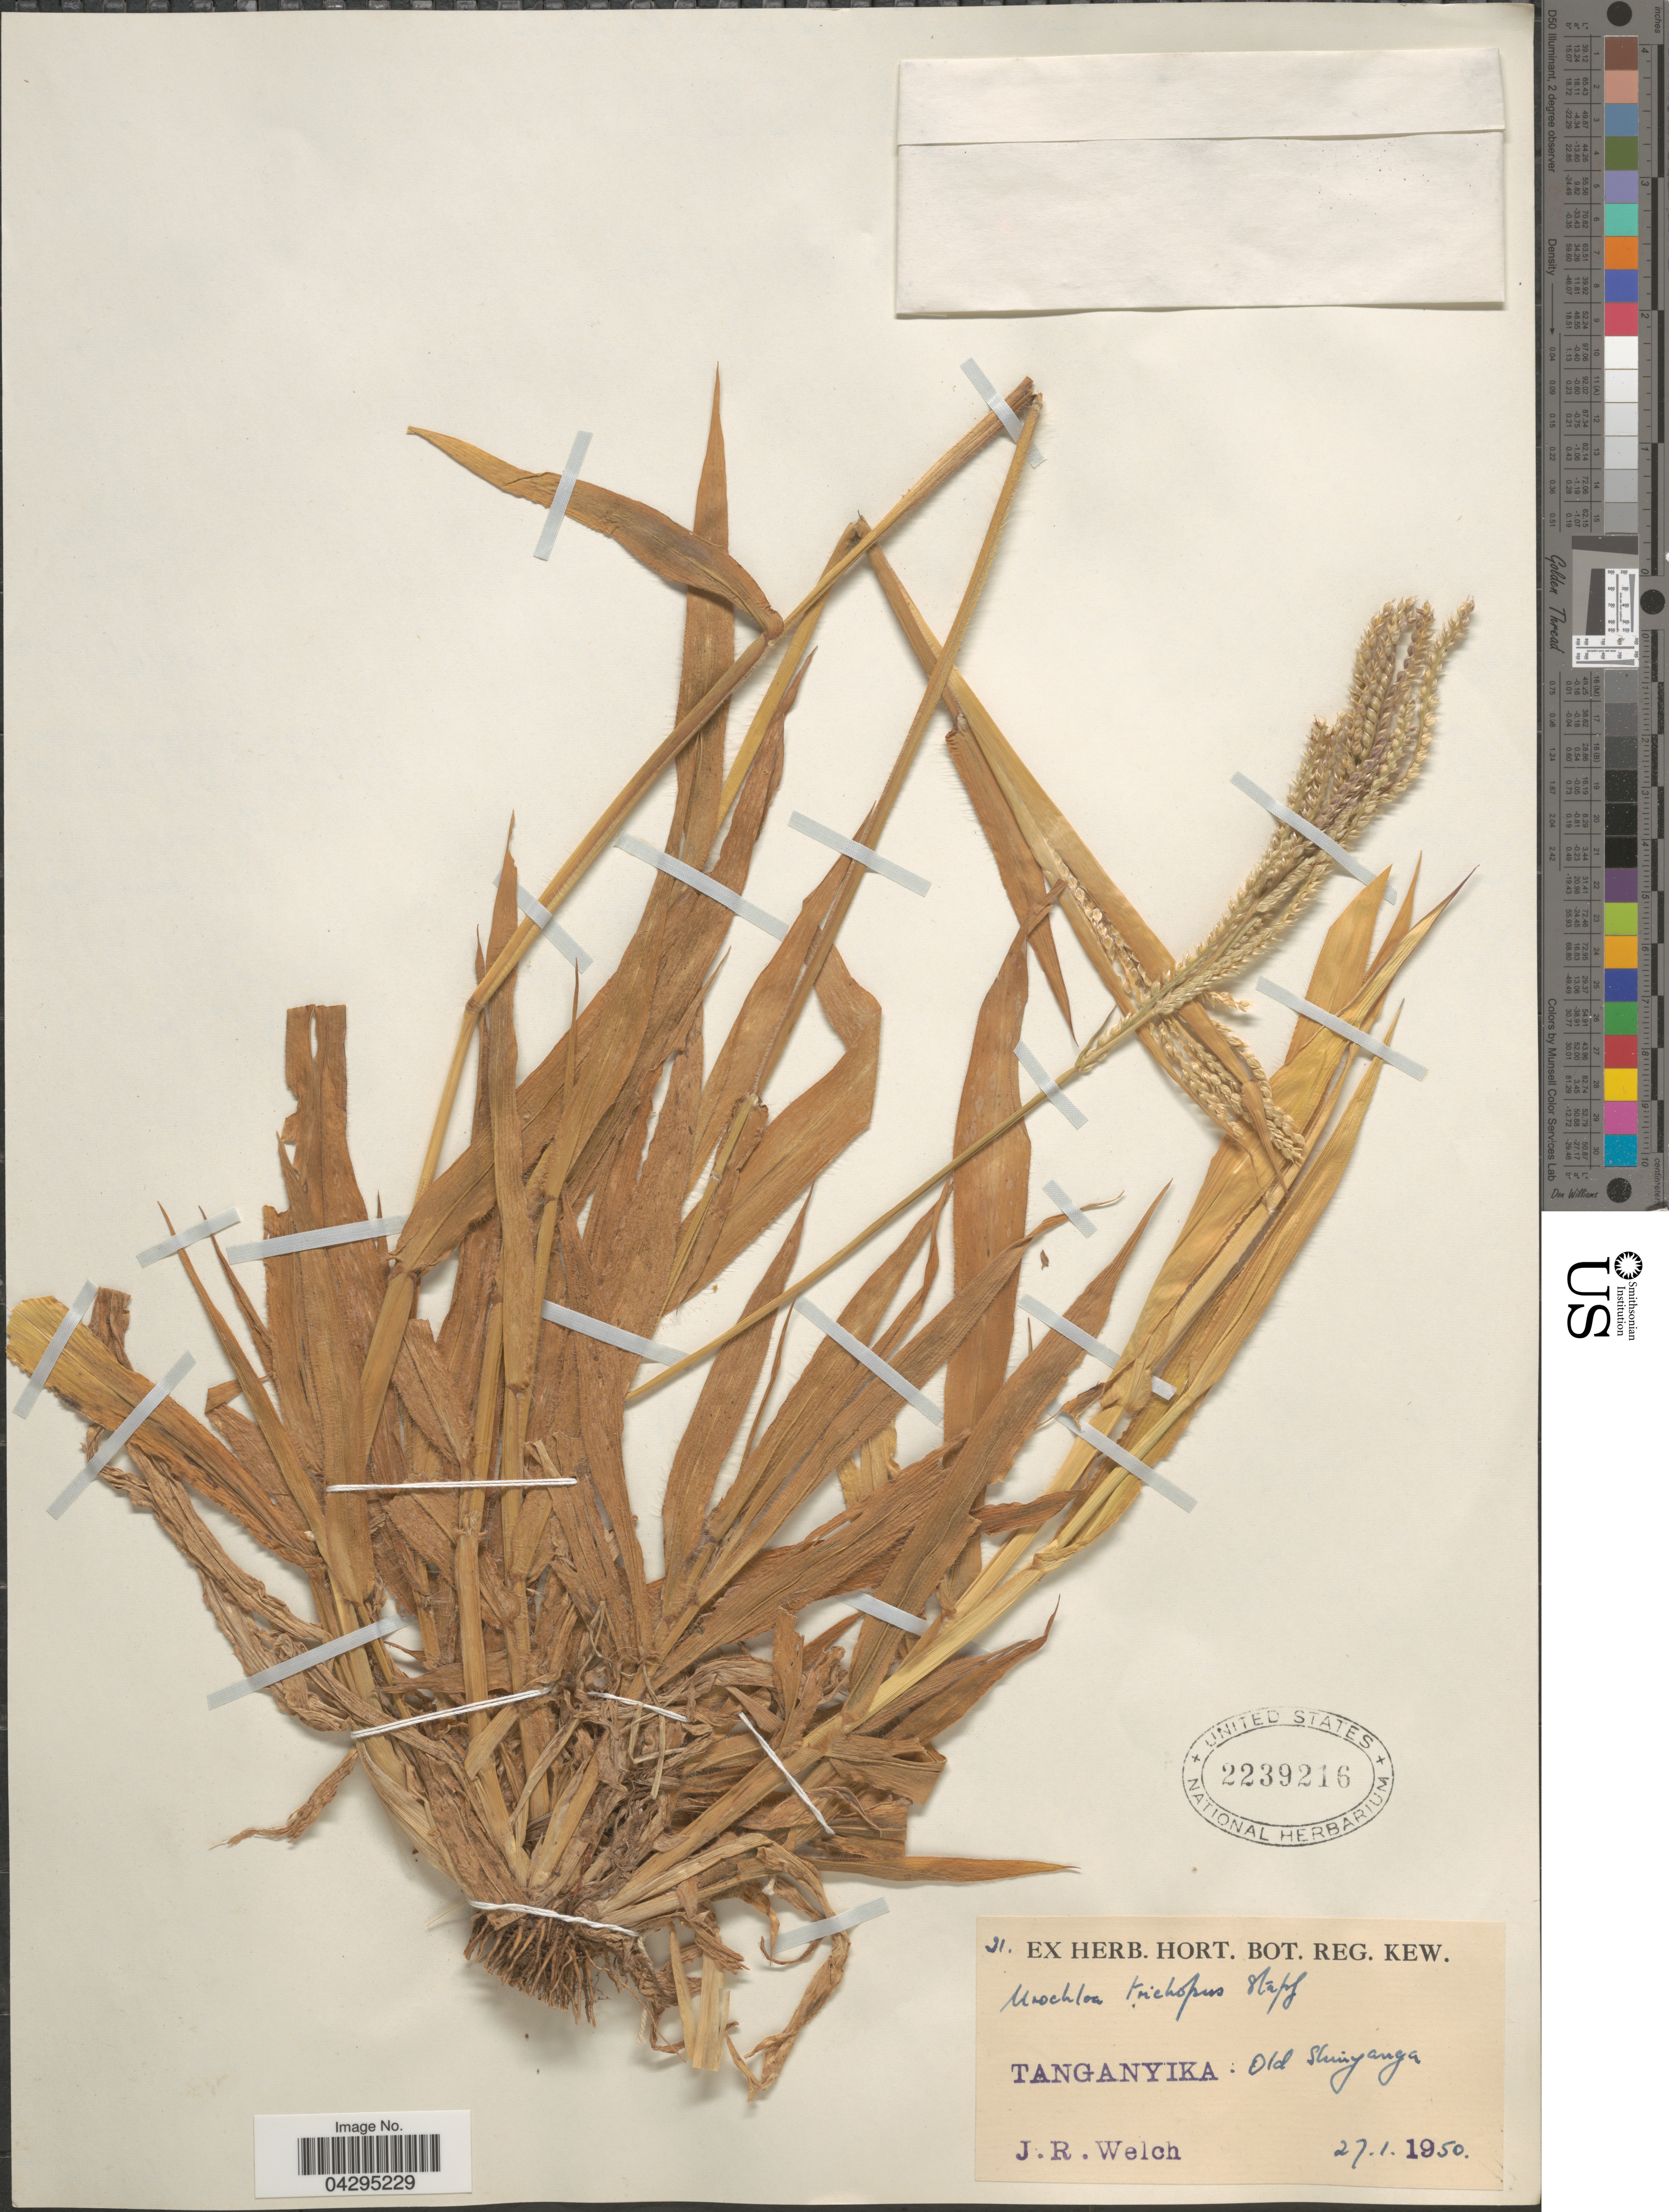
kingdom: Plantae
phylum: Tracheophyta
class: Liliopsida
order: Poales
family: Poaceae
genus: Urochloa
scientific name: Urochloa trichopus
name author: (Hochst.) Stapf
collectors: J. Welch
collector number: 21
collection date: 1950-01-27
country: Tanzania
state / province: Shinyanga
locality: Tanganyika: Old Shinyanga.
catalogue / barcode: US 2239216